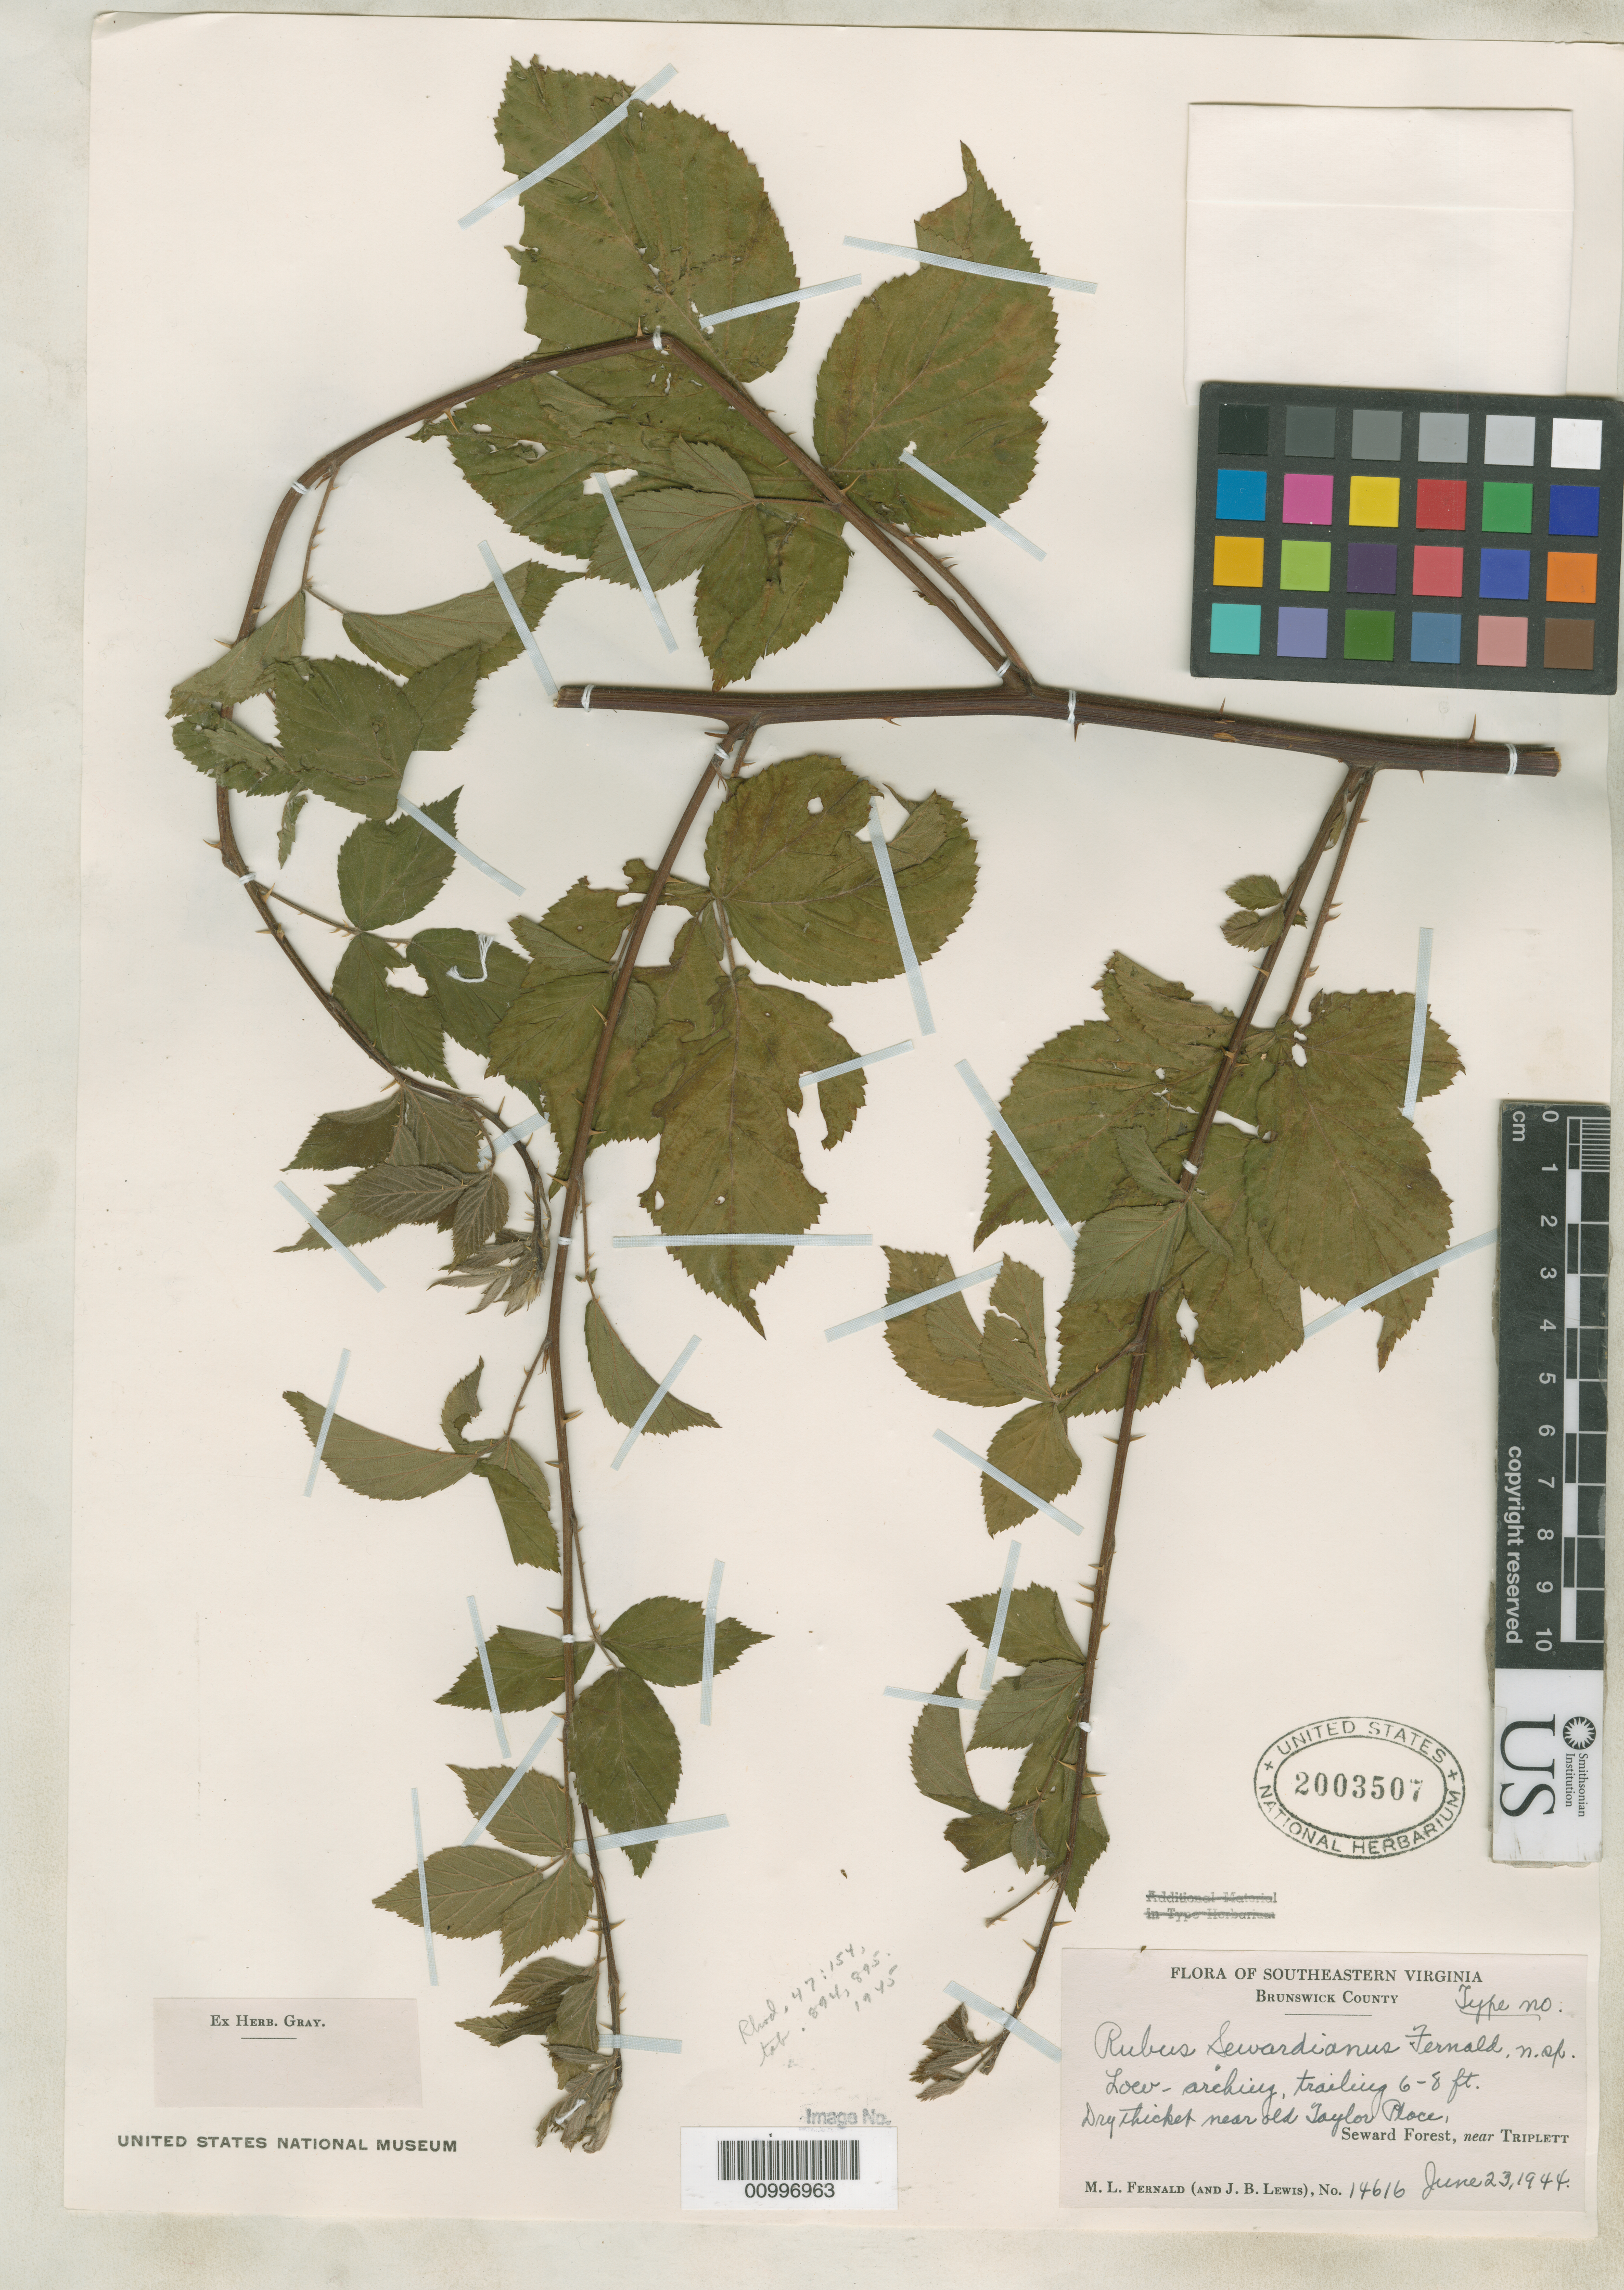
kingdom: Plantae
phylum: Tracheophyta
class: Magnoliopsida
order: Rosales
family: Rosaceae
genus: Rubus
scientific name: Rubus sewardianus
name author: Fernald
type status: Isotype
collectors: M. L. Fernald & J. B. Lewis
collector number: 14616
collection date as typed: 23 Jun 1944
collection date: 1944-06-23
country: United States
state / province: Virginia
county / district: Brunswick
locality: Near old Taylor Place; Seward Forest, near Triplett.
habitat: Dry thicket.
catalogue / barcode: US 2003507